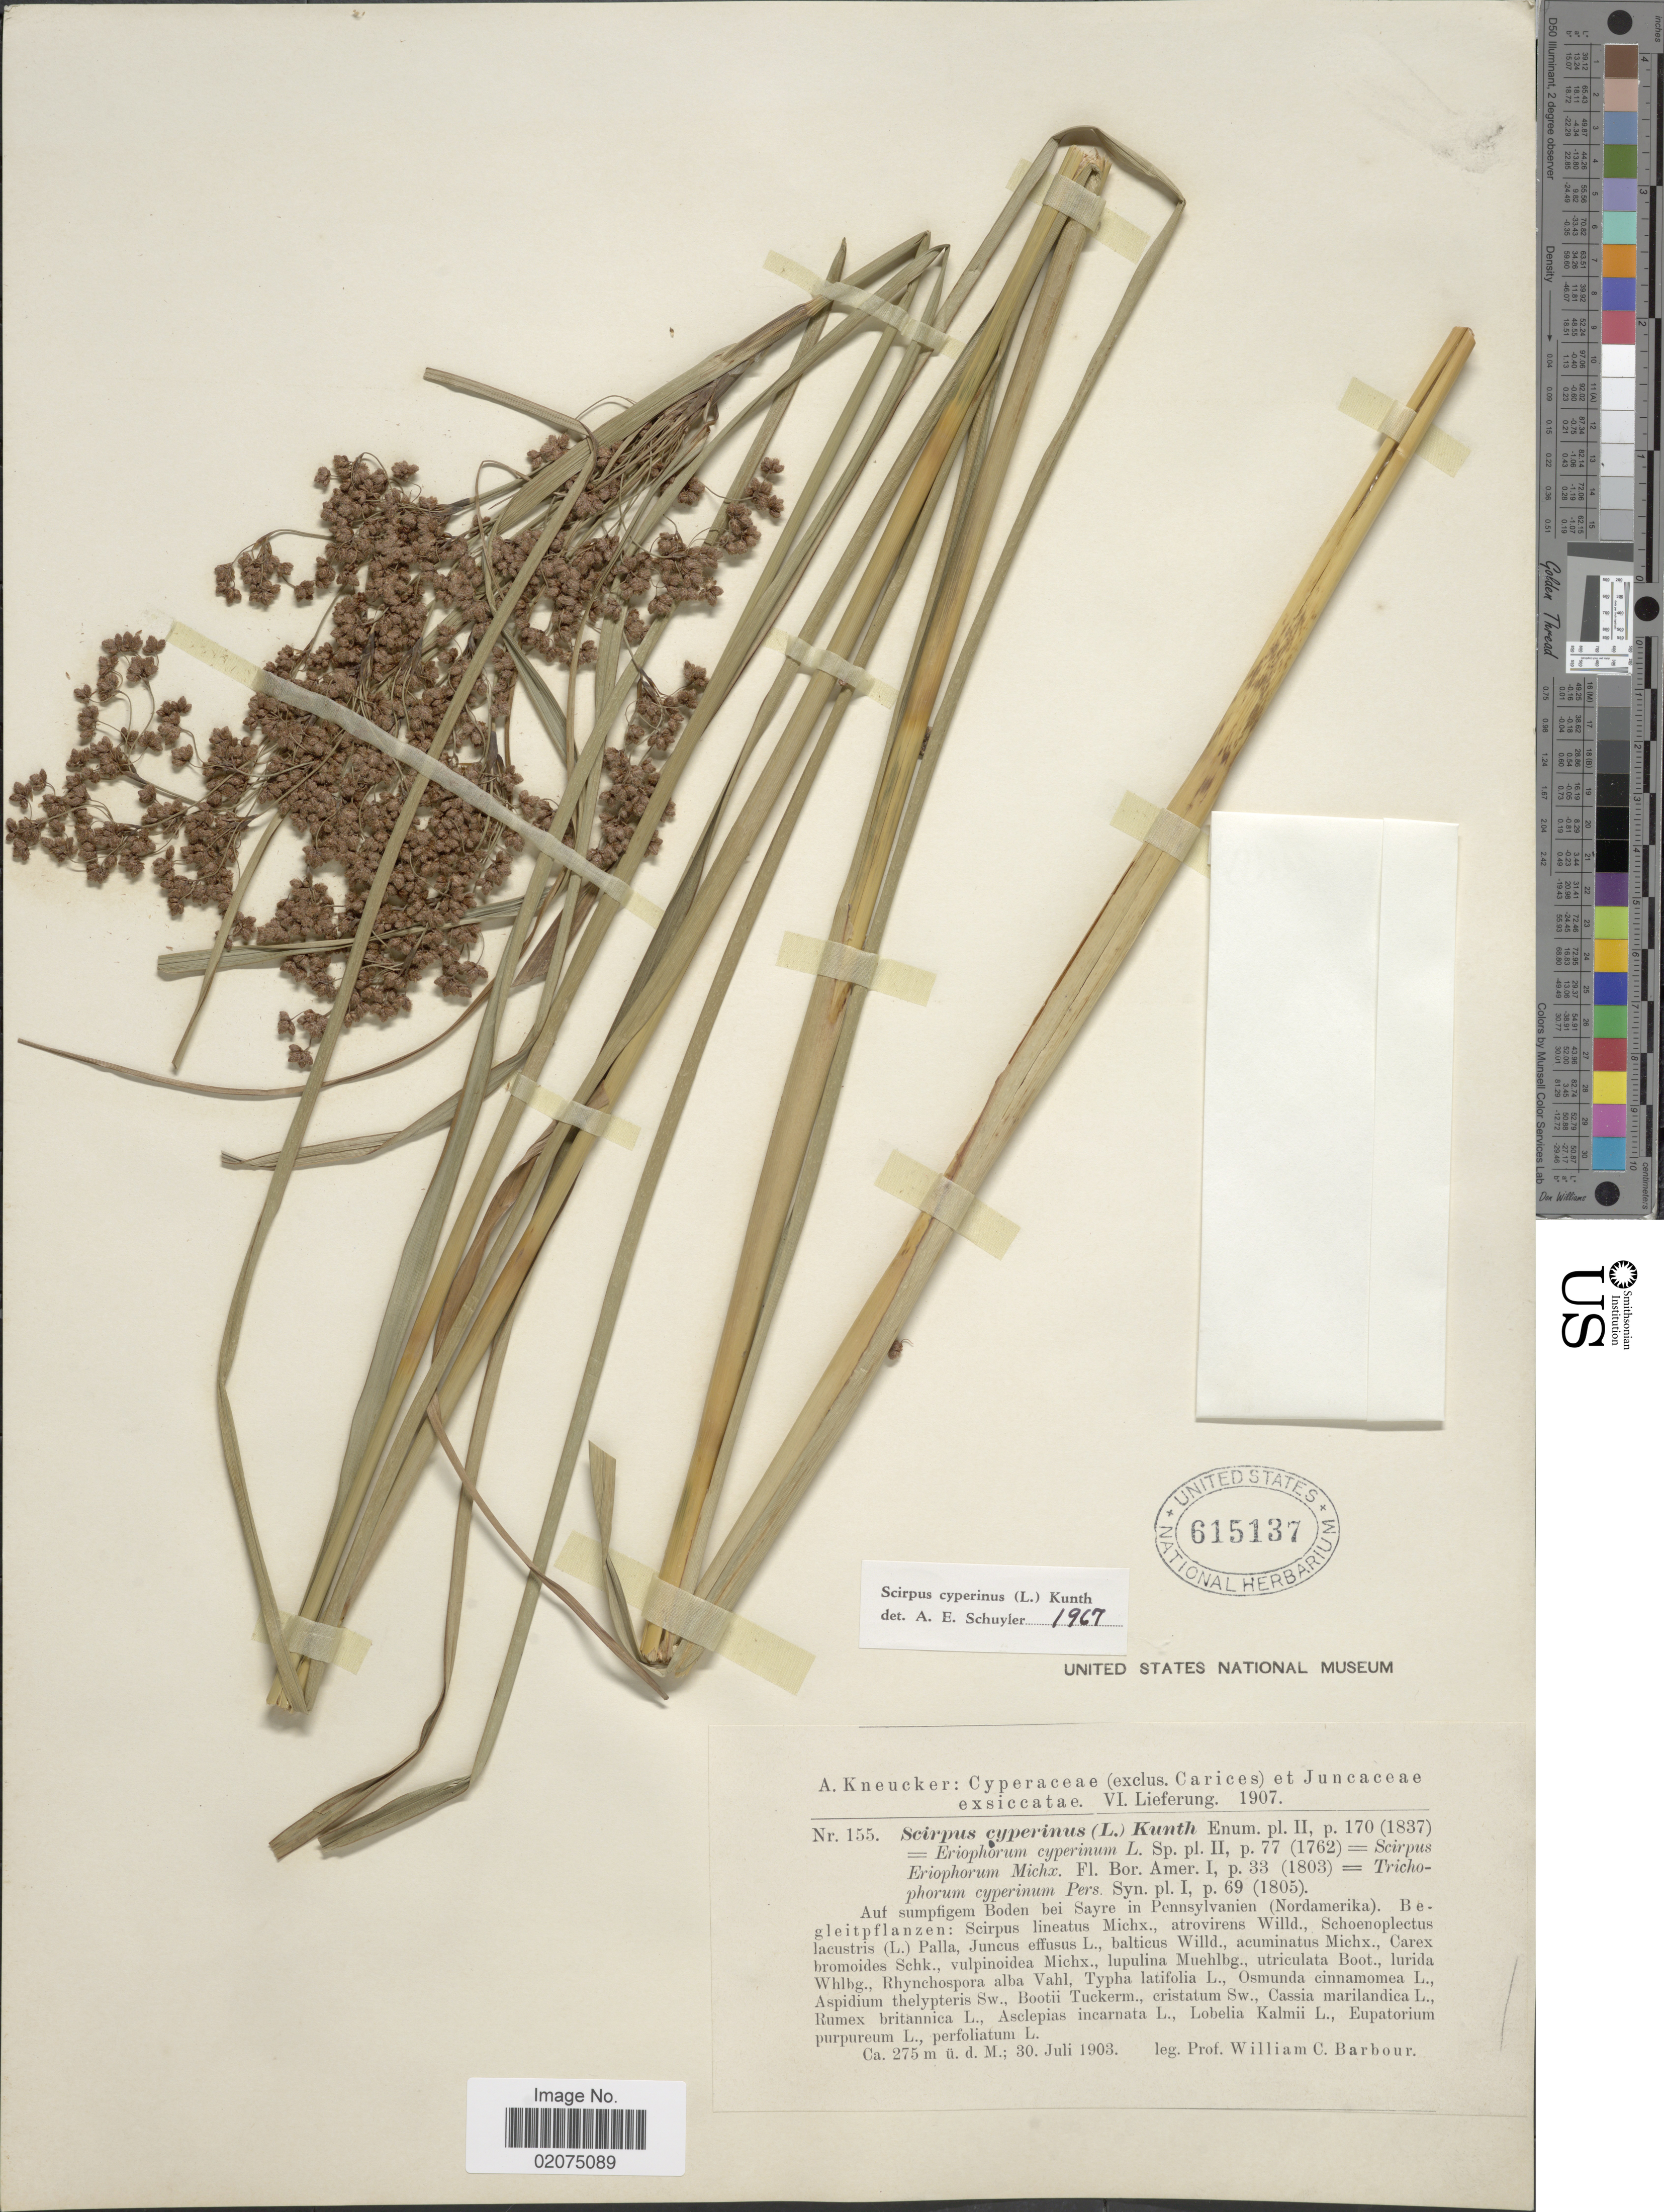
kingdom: Plantae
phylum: Tracheophyta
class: Liliopsida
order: Poales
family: Cyperaceae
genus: Scirpus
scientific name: Scirpus cyperinus (L.) Kunth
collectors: W. Barbour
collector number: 155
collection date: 1903-07-30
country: United States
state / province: Pennsylvania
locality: Bei Sayre in Pennsylvanien (Nordamerika)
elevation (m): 275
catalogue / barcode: US 615137